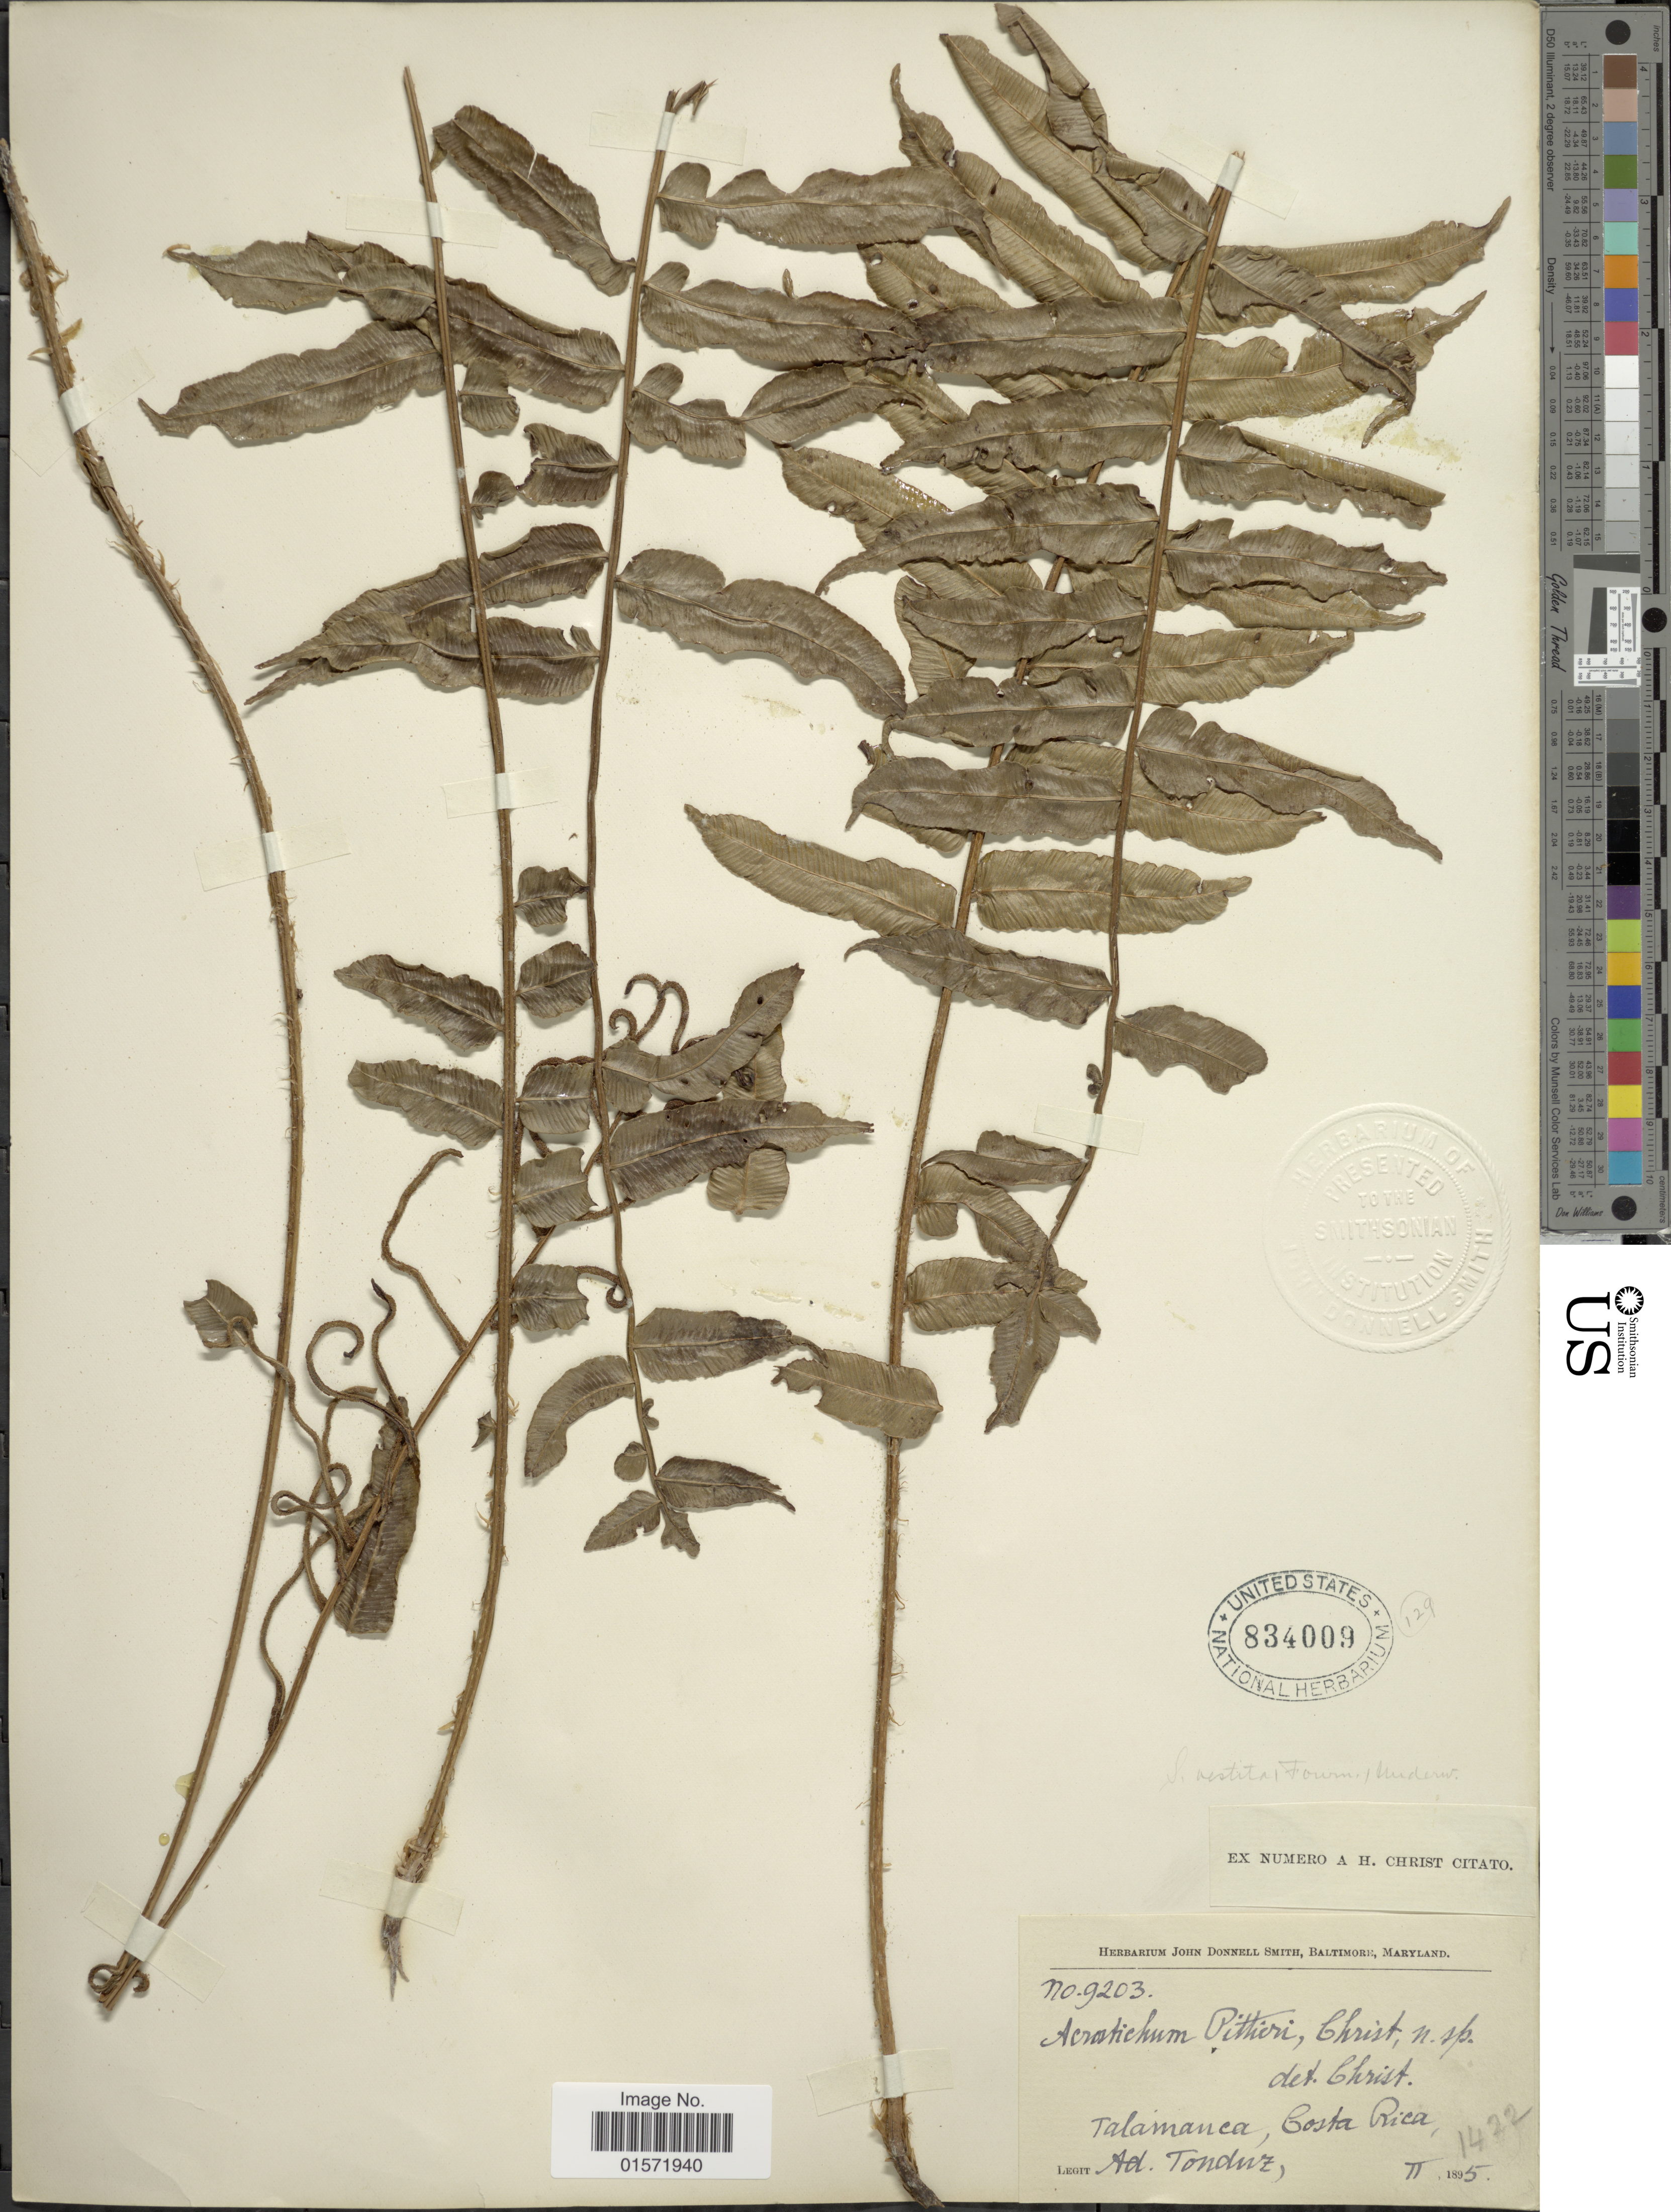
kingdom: Plantae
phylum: Tracheophyta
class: Polypodiopsida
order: Polypodiales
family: Lomariopsidaceae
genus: Lomariopsis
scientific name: Lomariopsis vestita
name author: E. Fourn.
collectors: A. Tonduz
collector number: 9203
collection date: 1895-02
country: Costa Rica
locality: Talamanca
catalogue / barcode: US 834009